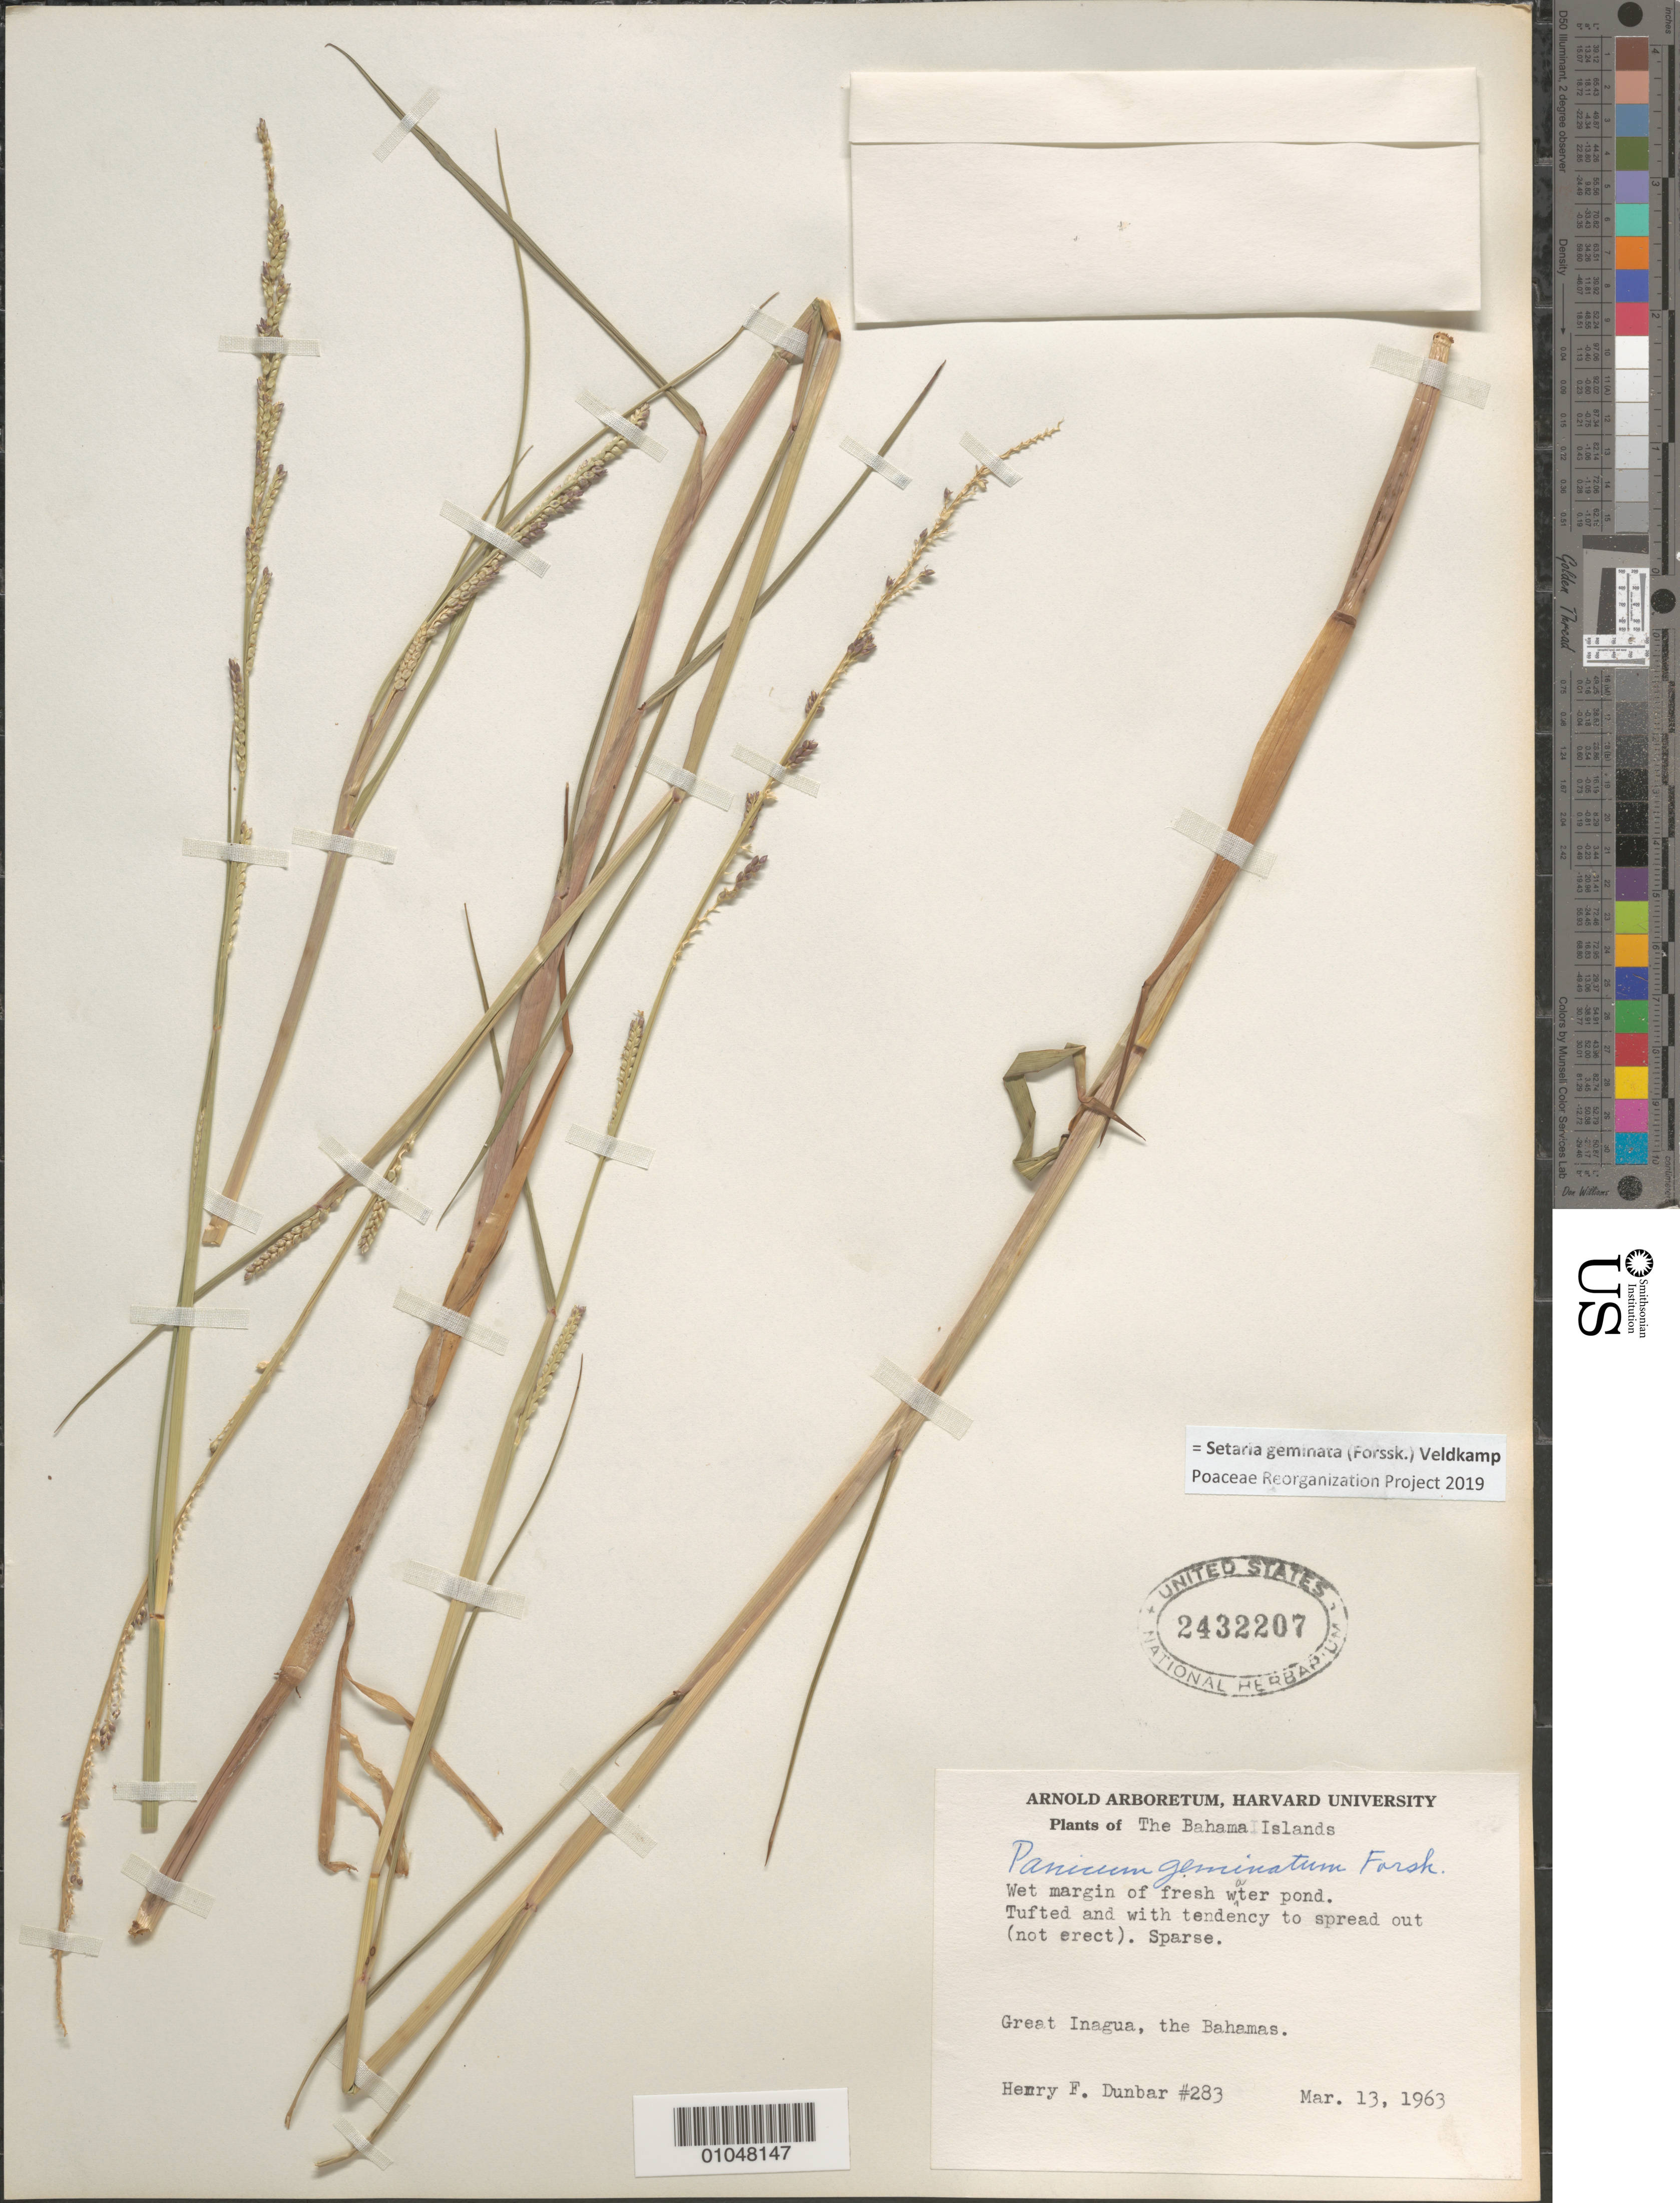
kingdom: Plantae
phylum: Tracheophyta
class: Liliopsida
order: Poales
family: Poaceae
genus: Panicum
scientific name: Panicum geminatum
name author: Forssk.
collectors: H. Dunbar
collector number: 283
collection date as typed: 13 Mar 1963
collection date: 1963-03-13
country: Bahamas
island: Little Inagua I.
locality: Wet margin of freshwater pond, Tufted and with tendency to spread out (not erect). Sparse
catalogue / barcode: US 2432207